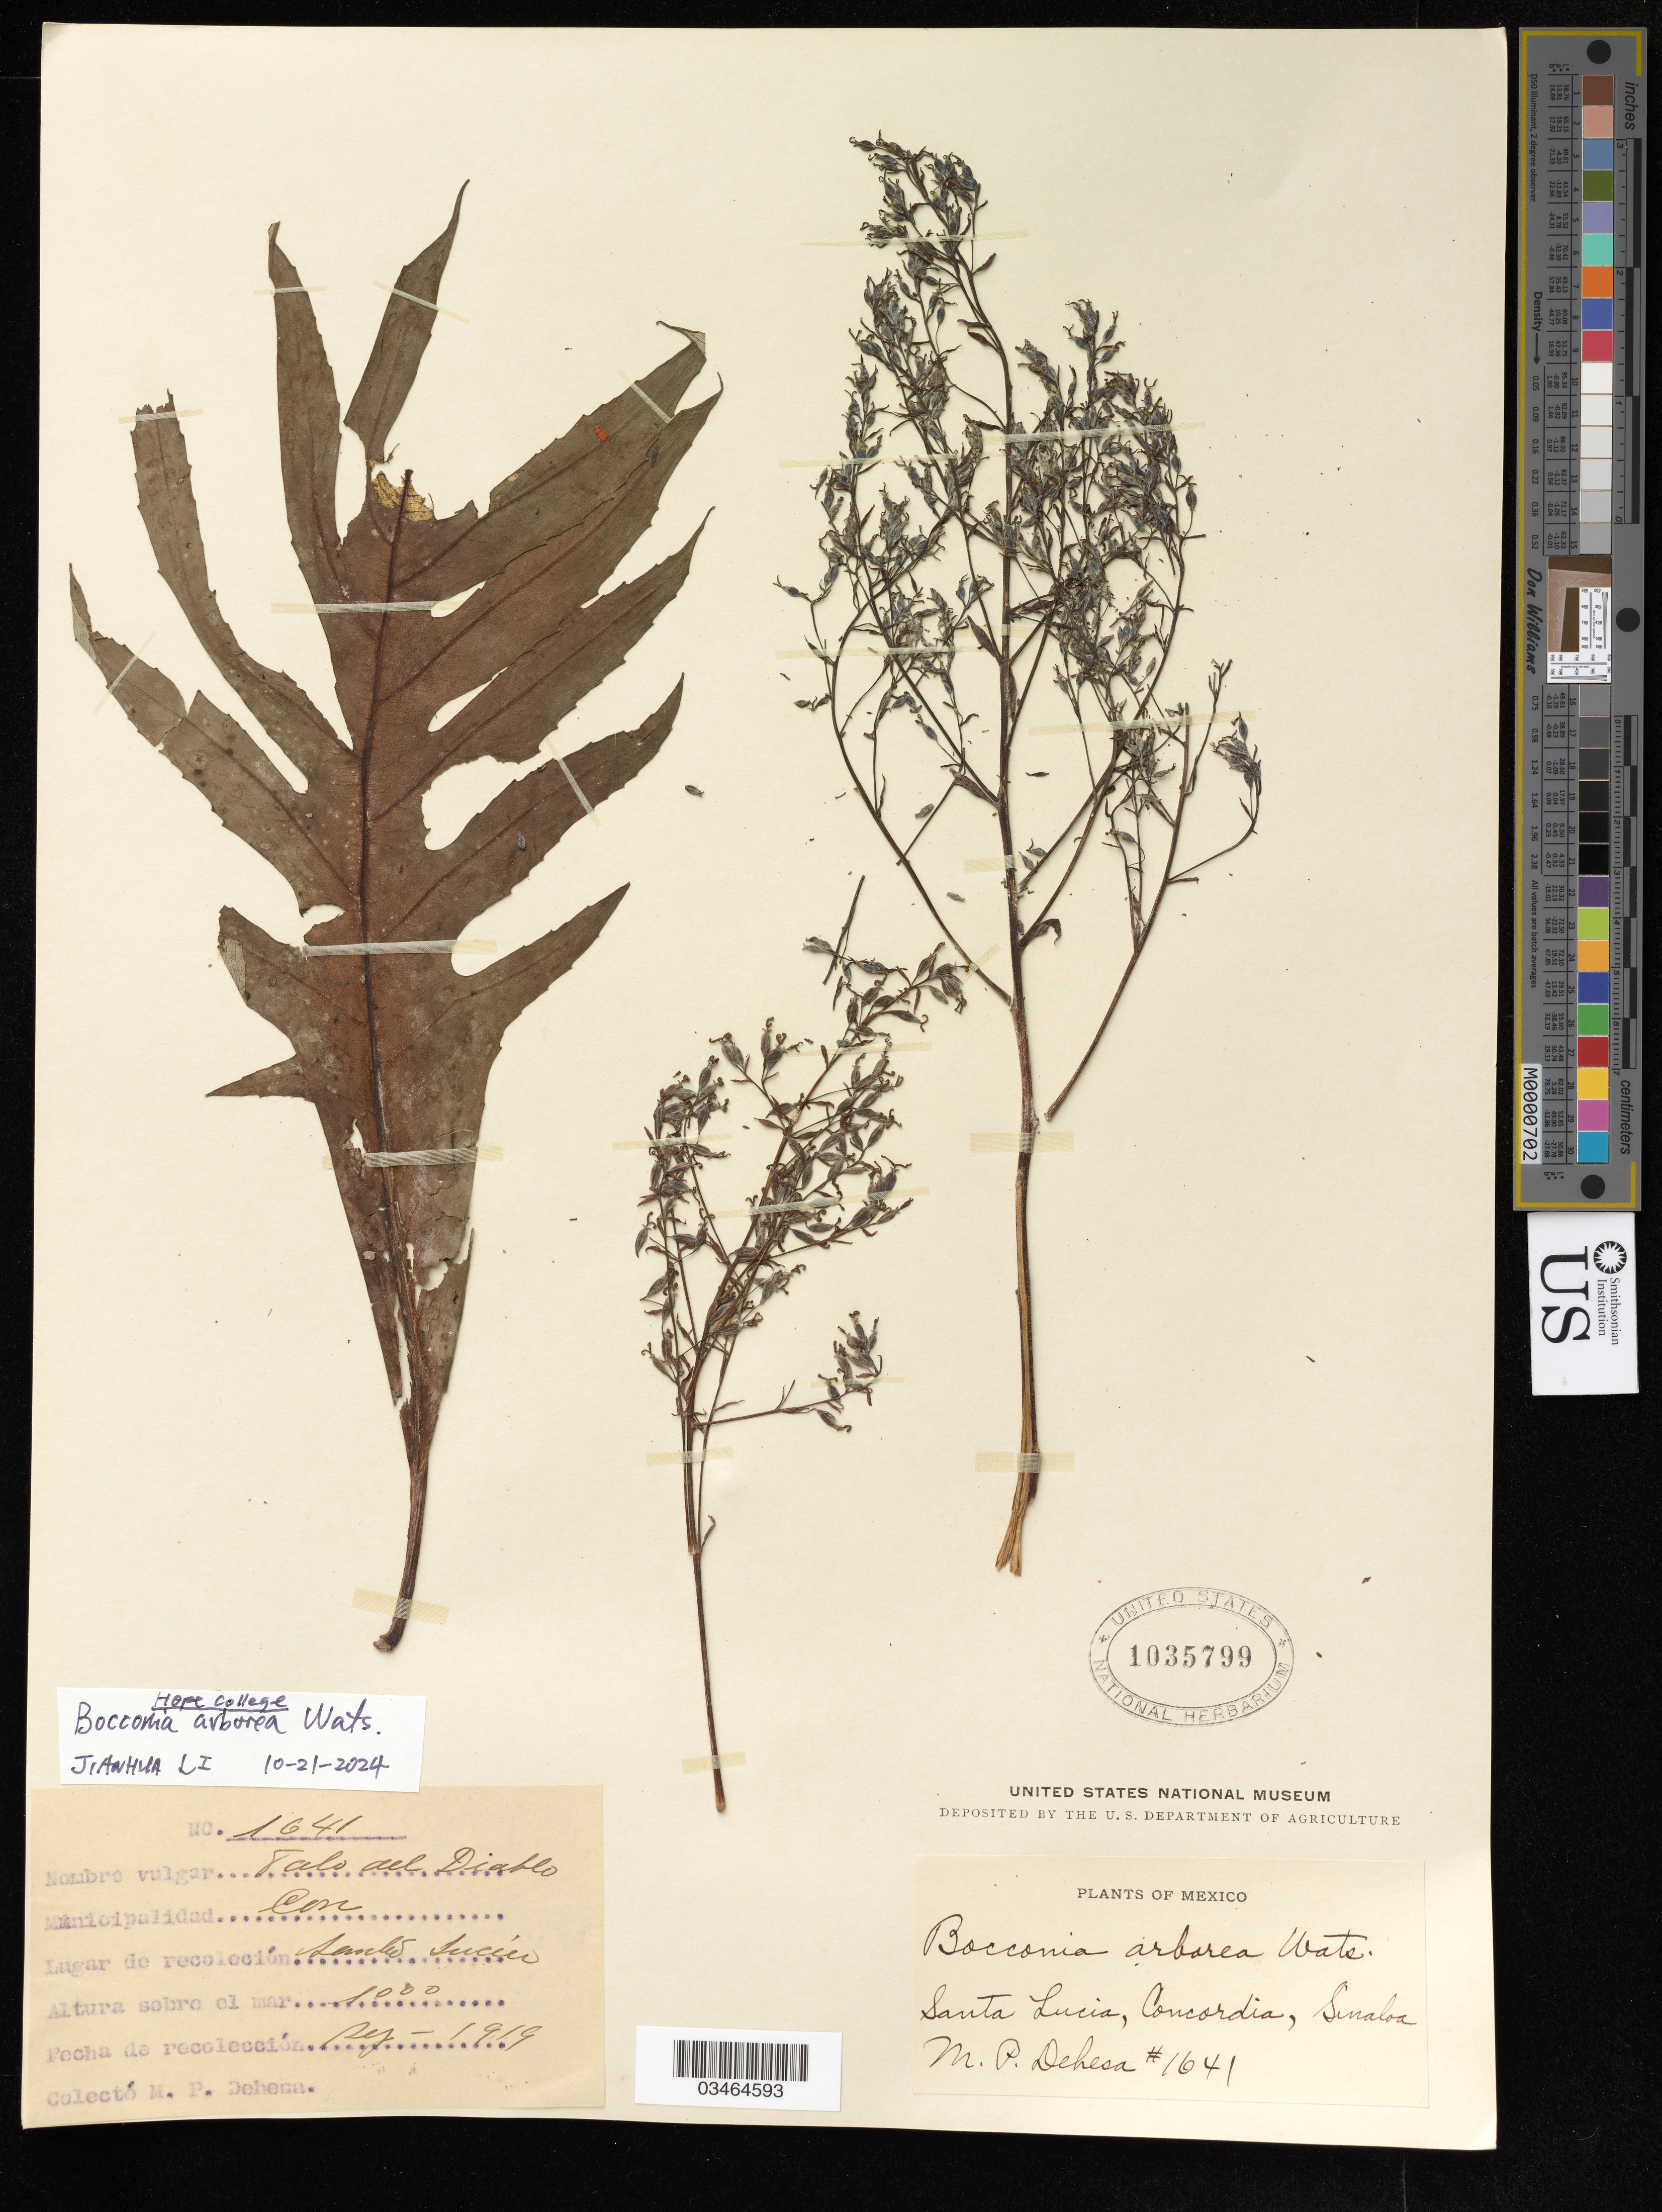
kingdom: Plantae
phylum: Tracheophyta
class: Magnoliopsida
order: Ranunculales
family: Papaveraceae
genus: Bocconia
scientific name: Bocconia arborea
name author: S. Watson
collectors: M. Dehesa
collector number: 1641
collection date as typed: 8 1919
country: Mexico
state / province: Sinaloa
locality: Santa Lucia, Concordia.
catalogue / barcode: US 1035799